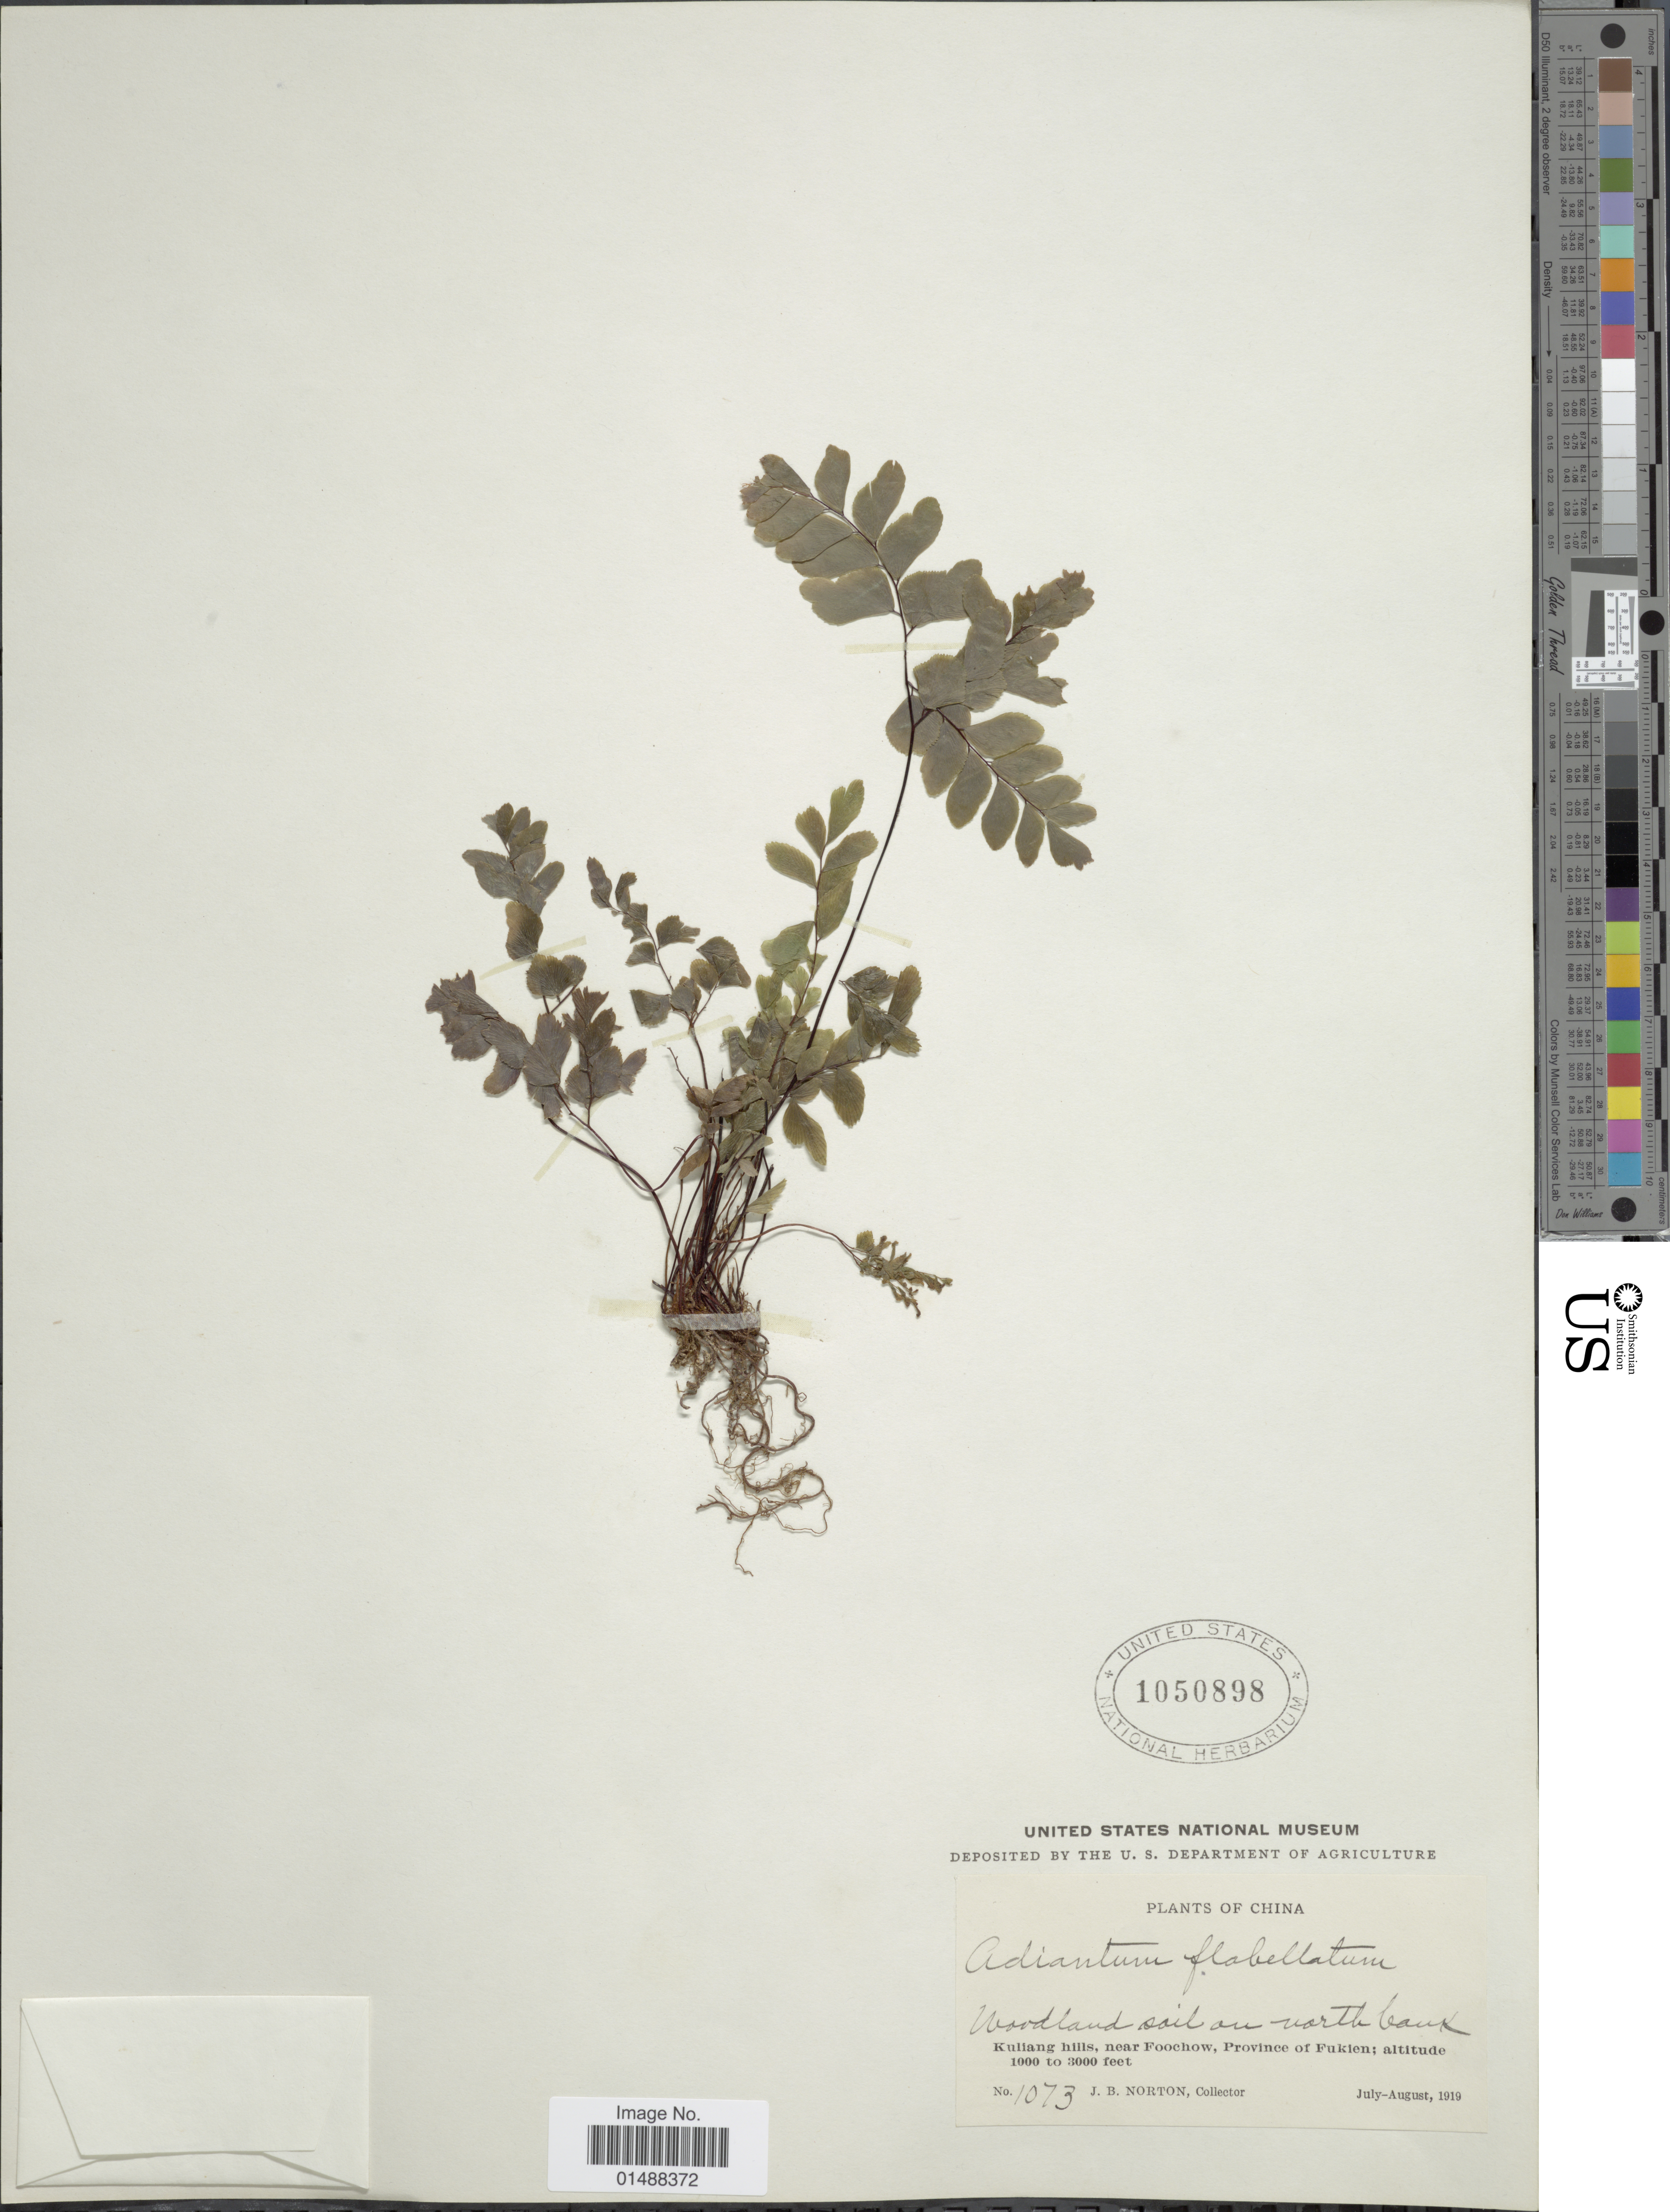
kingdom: Plantae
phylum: Tracheophyta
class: Polypodiopsida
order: Polypodiales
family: Pteridaceae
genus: Adiantum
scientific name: Adiantum flabellulatum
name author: L.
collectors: J. B. Norton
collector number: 1073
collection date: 1919-07/1919-08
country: China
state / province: Fujian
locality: China, Kuliang hills, near Foochow, province of Fukien.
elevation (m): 305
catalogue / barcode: US 1050898